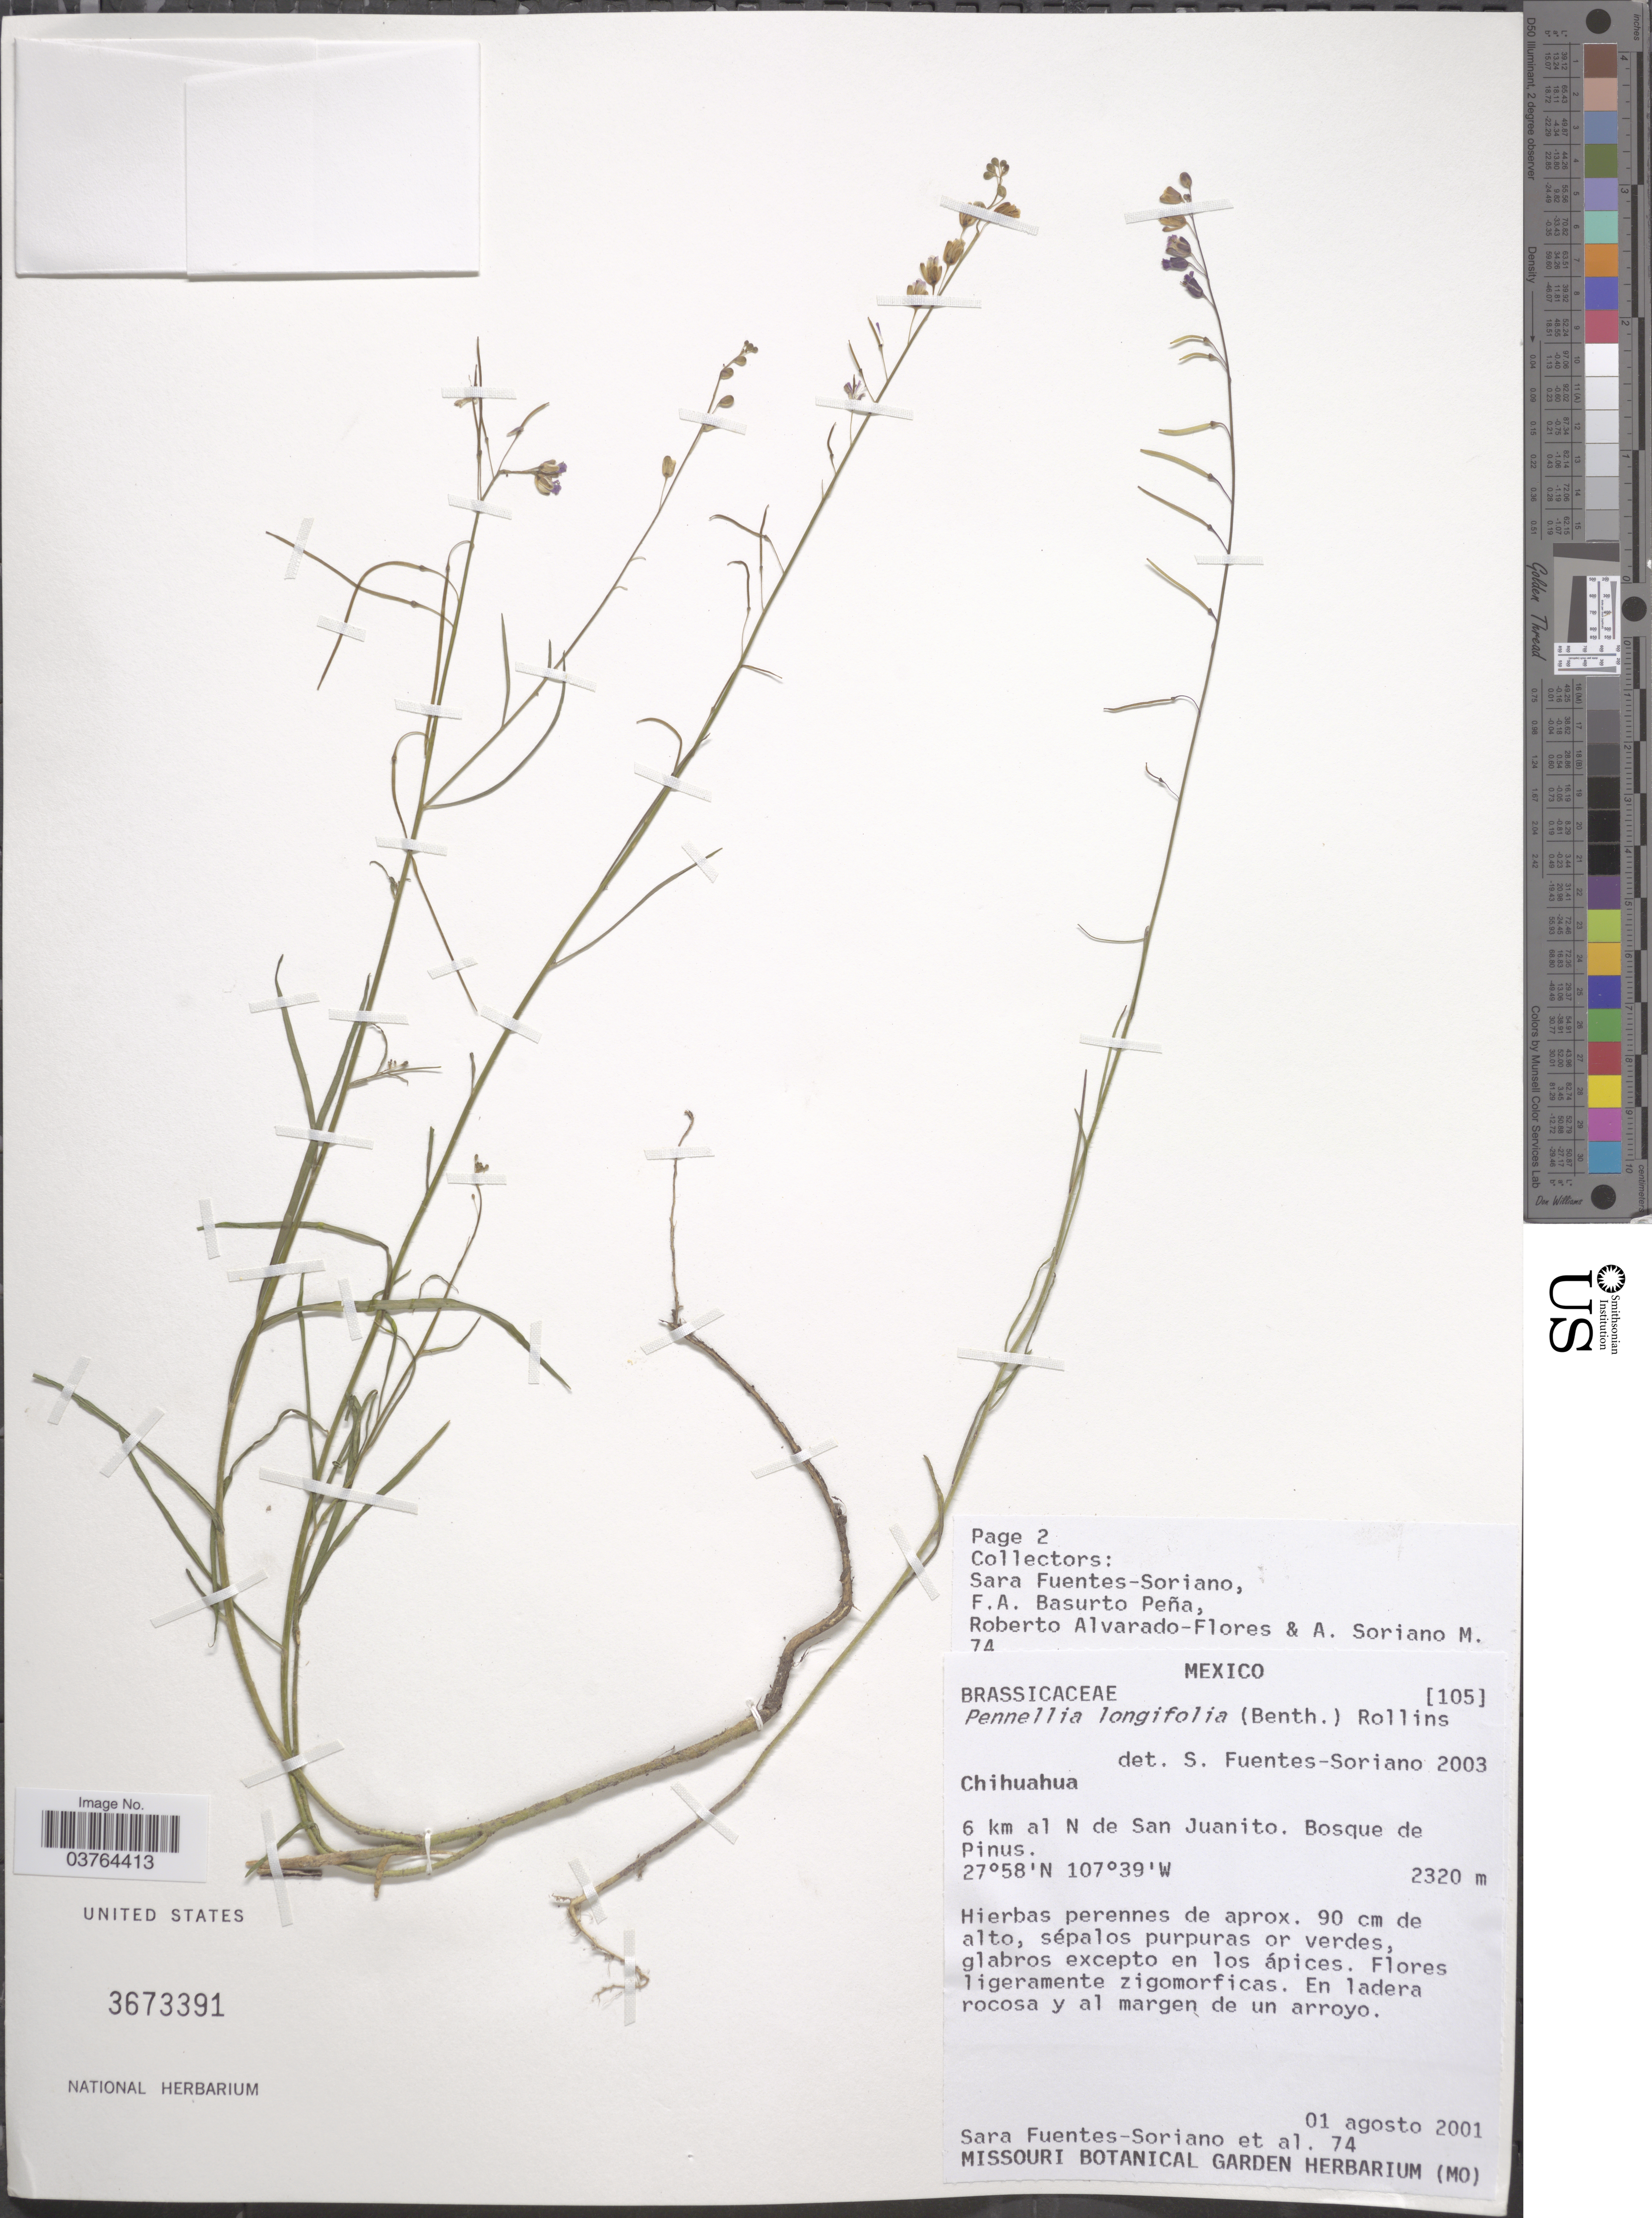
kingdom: Plantae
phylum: Tracheophyta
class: Magnoliopsida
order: Brassicales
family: Brassicaceae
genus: Pennellia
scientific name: Pennellia longifolia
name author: (Benth.) Rollins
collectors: S. Fuentes-Soriano, F. Basurto, R. Alvarado & A. Soriano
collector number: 74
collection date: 2001-08-01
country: Mexico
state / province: Chihuahua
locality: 6 km al N de San Juanito.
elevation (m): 2320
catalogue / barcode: US 3673391